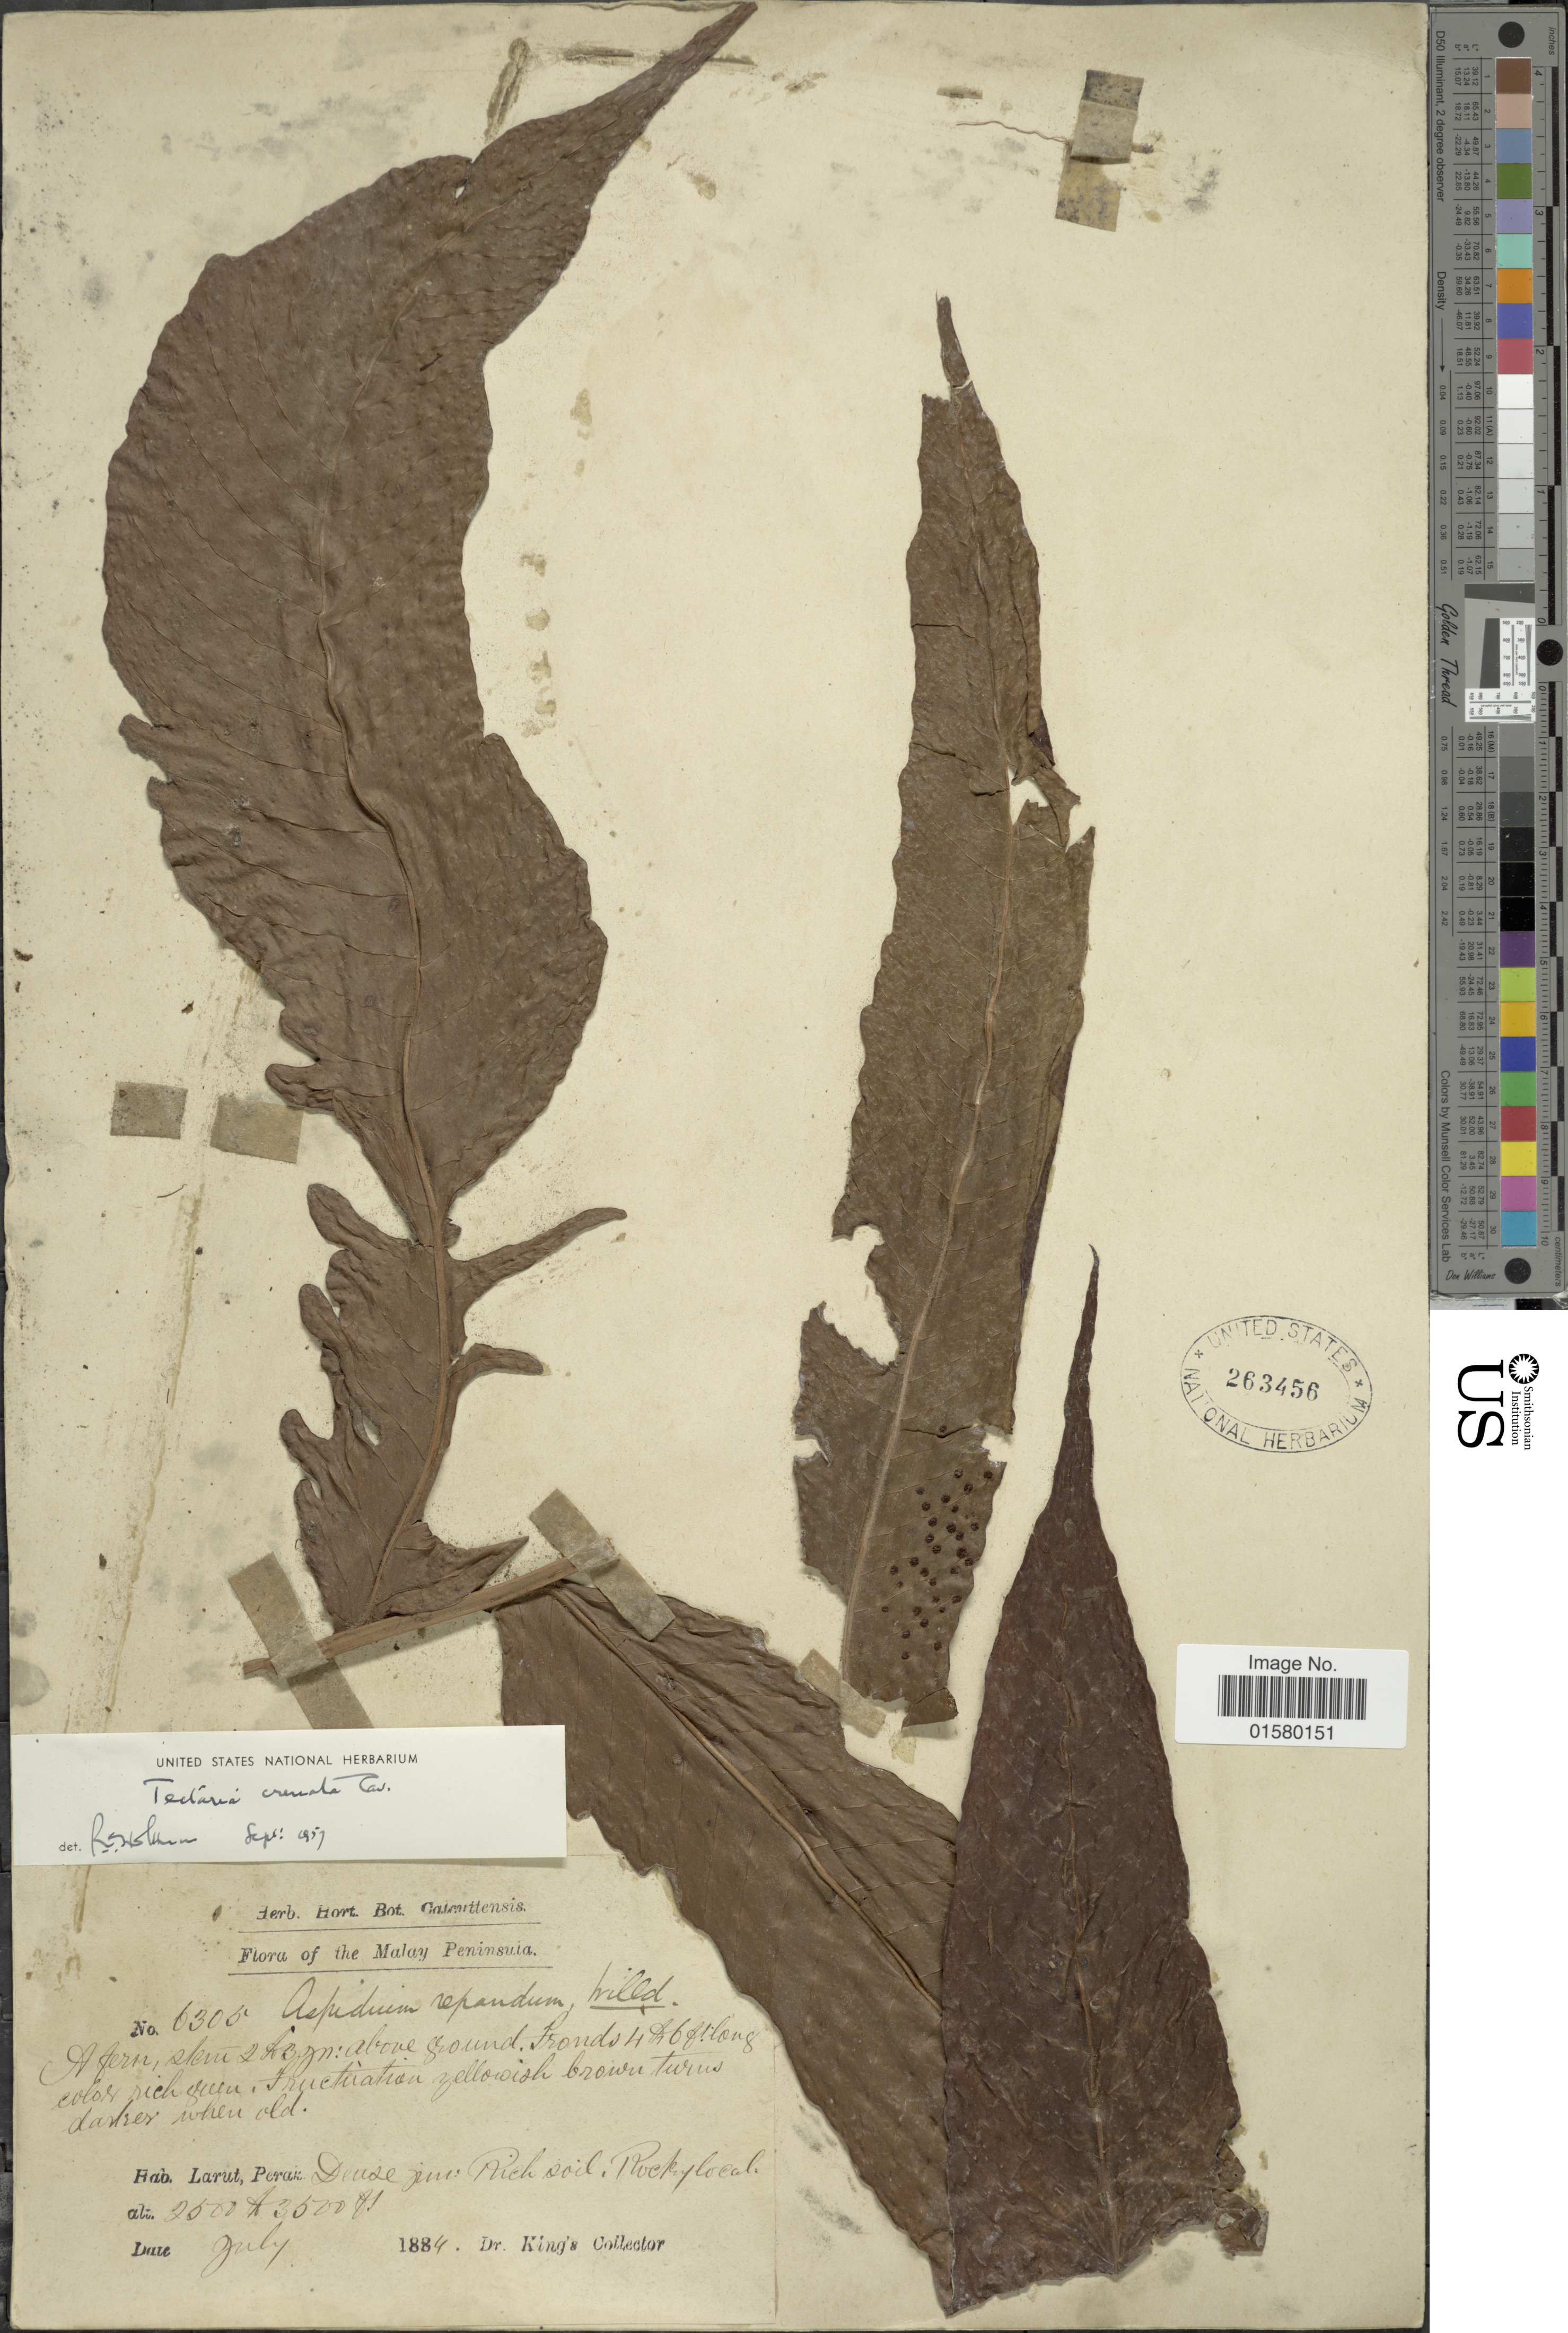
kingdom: Plantae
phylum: Tracheophyta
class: Polypodiopsida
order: Polypodiales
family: Tectariaceae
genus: Tectaria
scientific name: Tectaria crenata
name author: Cav.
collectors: Dr. King's collector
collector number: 6305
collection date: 1884-07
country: Malaysia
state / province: Perak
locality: Malay Peninsula, Larut, Perak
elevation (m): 762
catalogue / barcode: US 263456